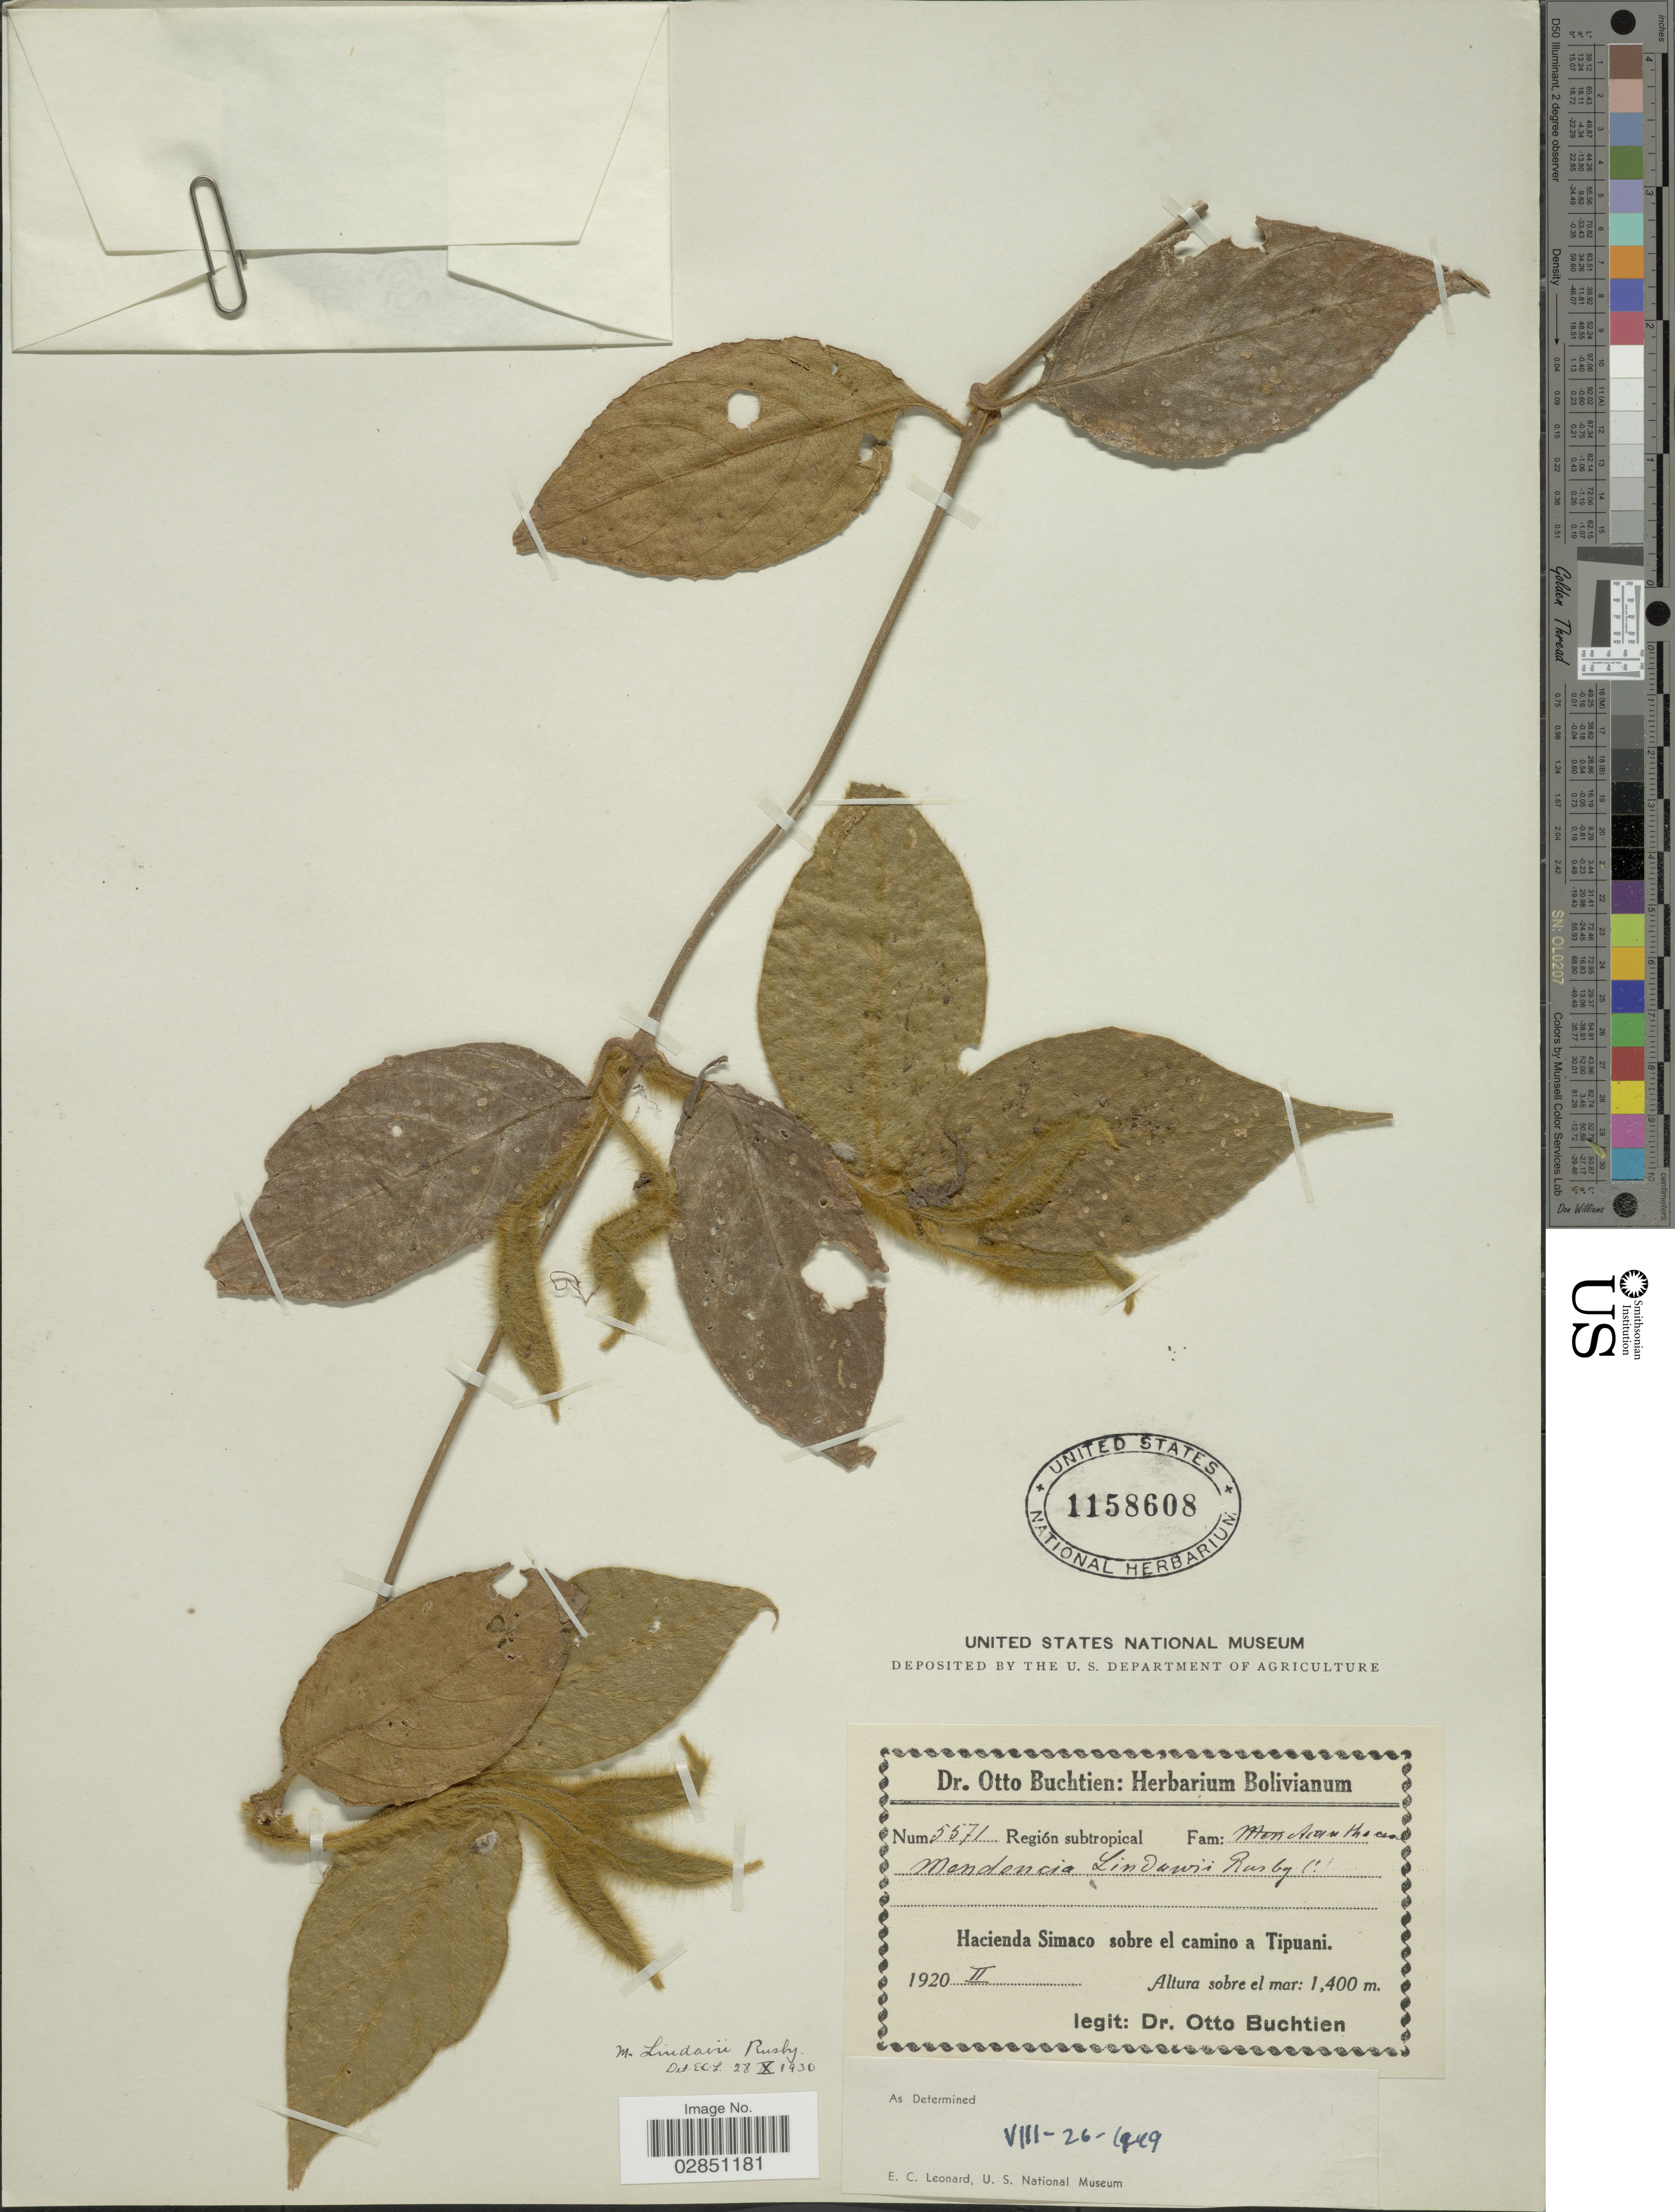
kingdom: Plantae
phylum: Tracheophyta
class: Magnoliopsida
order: Lamiales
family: Acanthaceae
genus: Mendoncia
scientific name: Mendoncia lindavii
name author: Rusby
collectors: O. Buchtien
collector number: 5571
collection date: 1920-02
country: Bolivia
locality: Hacienda Simaco sobre el camino a Tipuani.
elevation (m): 1400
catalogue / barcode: US 1158608